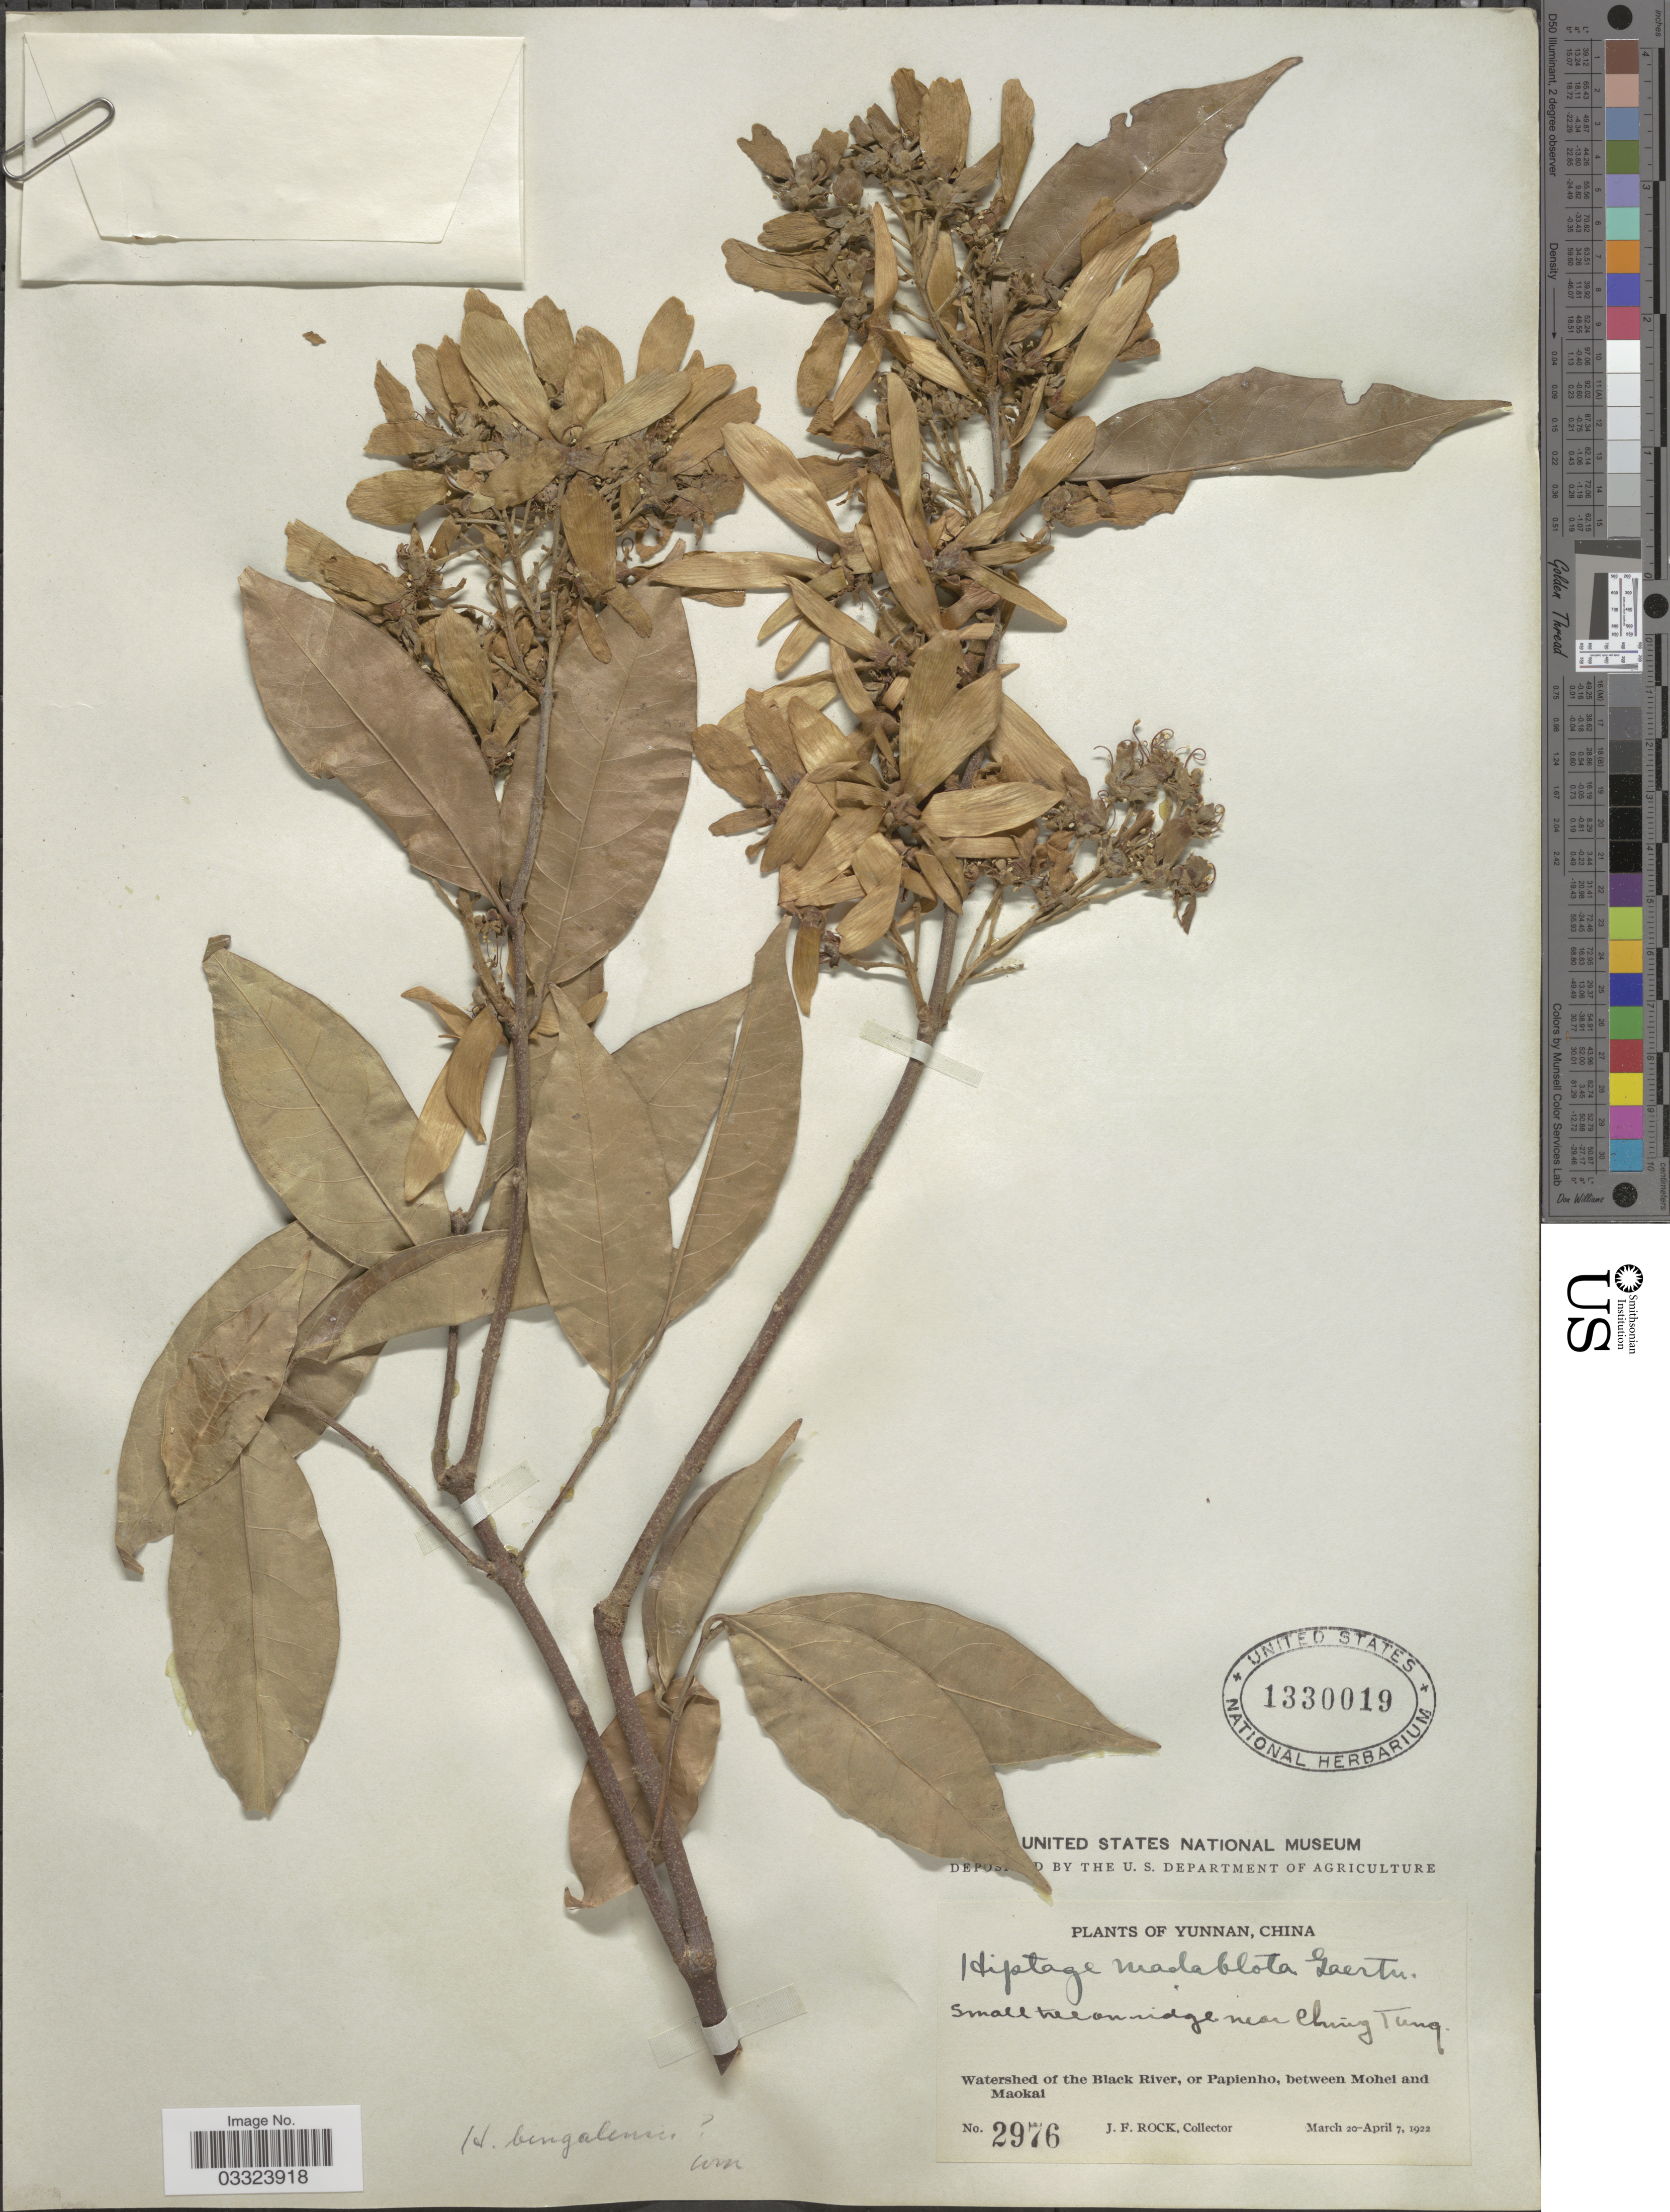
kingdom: Plantae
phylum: Tracheophyta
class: Magnoliopsida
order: Malpighiales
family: Malpighiaceae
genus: Hiptage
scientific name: Hiptage benghalensis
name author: (L.) Kurz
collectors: J. Rock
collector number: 2976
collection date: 1922-03-20/1922-04-07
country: China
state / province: Yunnan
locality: Small tree on ridge near Ching Tung, Watershed of the Black River, or Papienho, between Mohei and Maokai.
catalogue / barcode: US 1330019